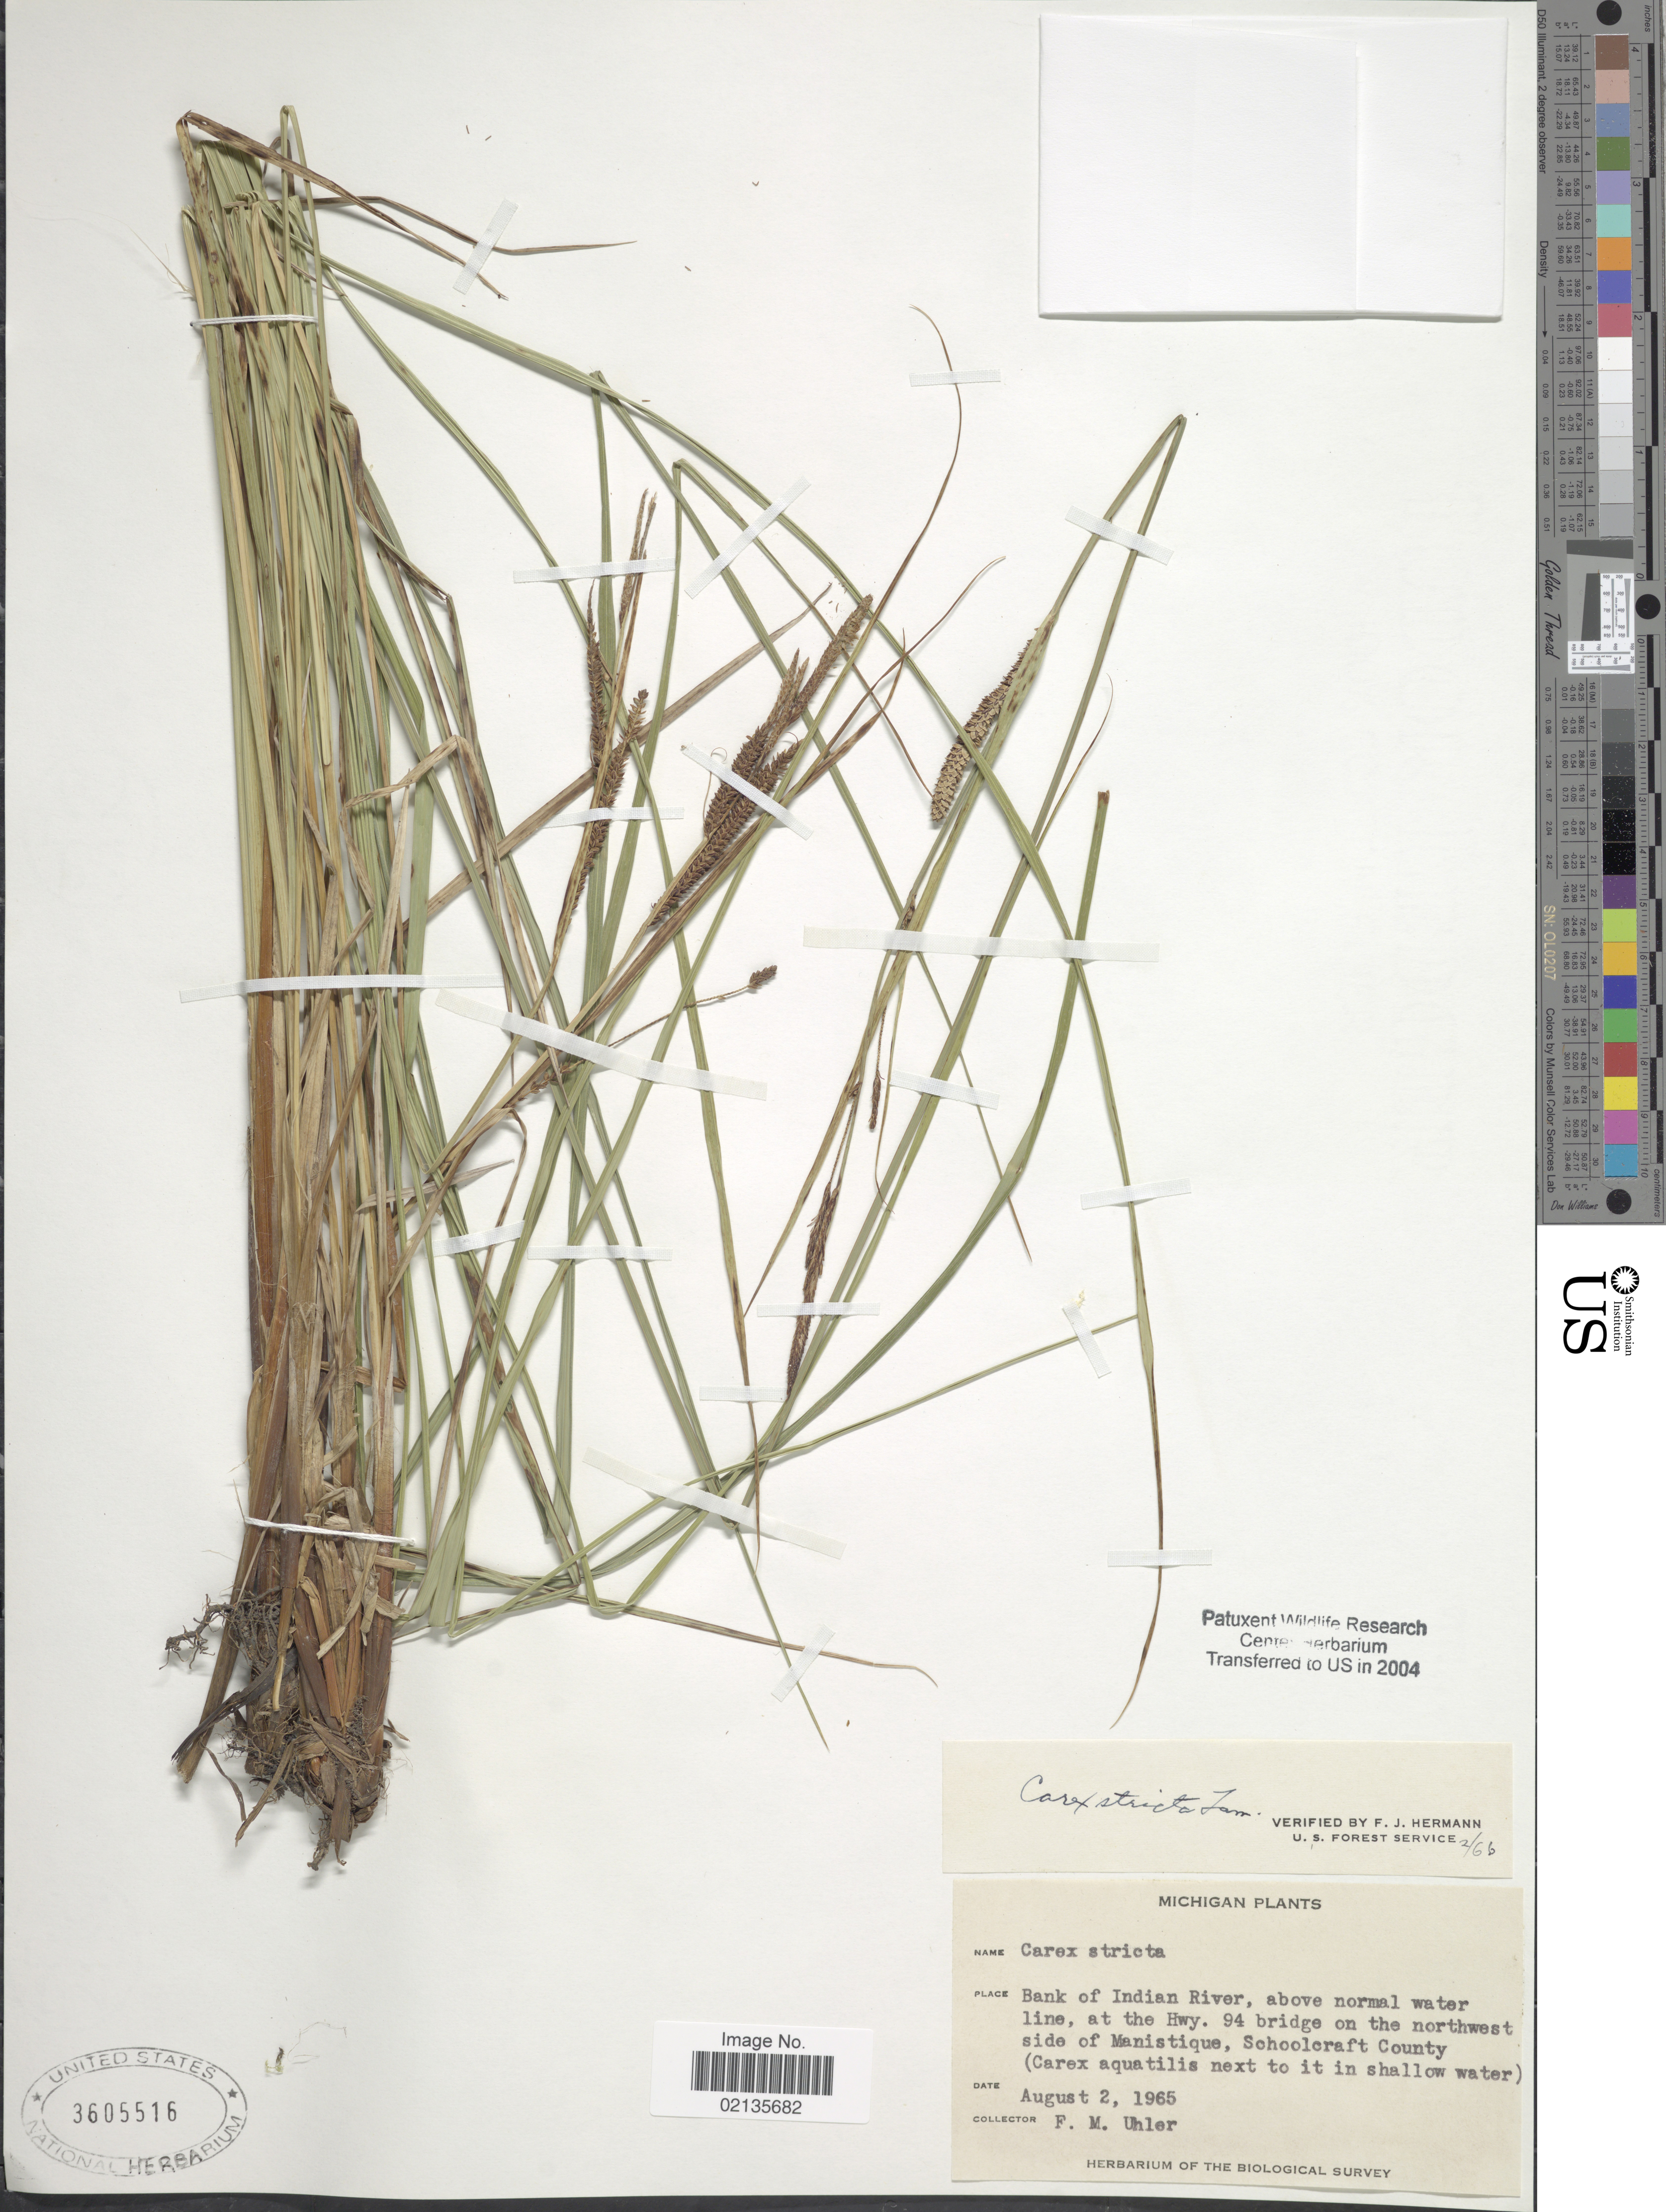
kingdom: Plantae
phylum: Tracheophyta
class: Liliopsida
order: Poales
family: Cyperaceae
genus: Carex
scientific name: Carex stricta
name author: Lam.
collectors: F. M. Uhler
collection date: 1965-08-02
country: United States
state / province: Michigan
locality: Bank of Indian River, above normal water line, at the Hwy. 94 bridge on the northwest side of Manistique, Schoolcraft County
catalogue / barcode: US 3605516